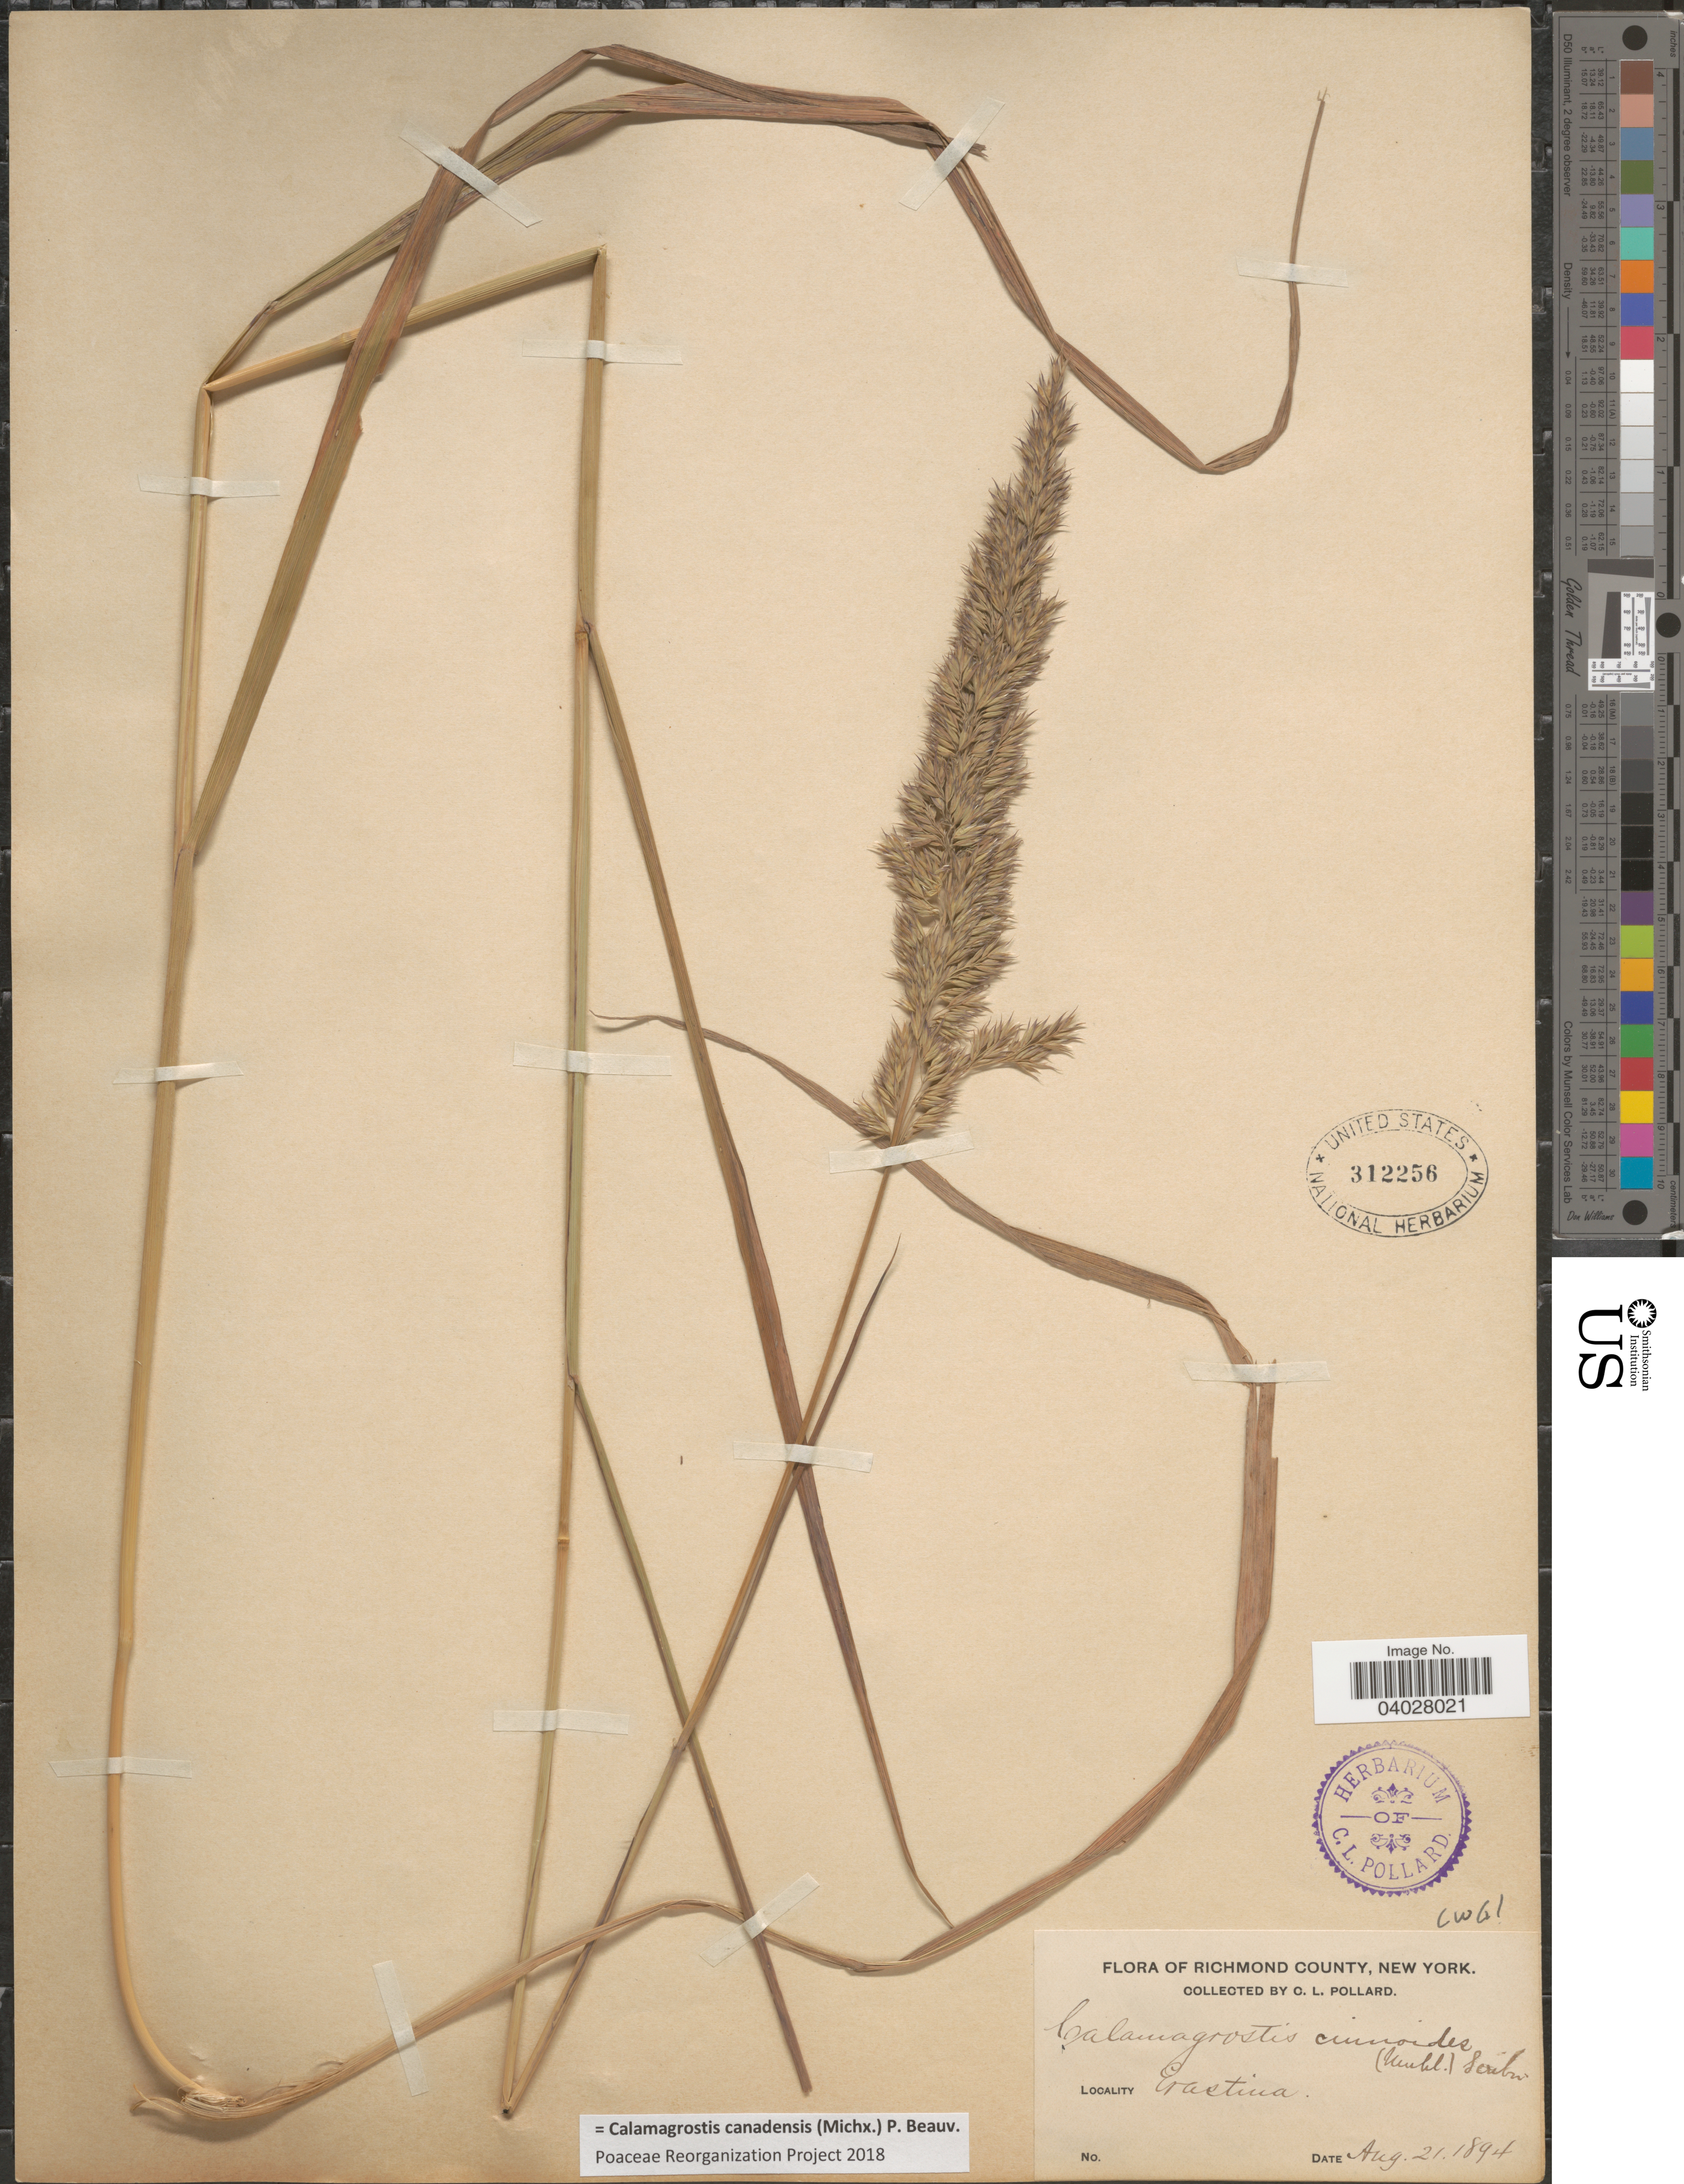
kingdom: Plantae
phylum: Tracheophyta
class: Liliopsida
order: Poales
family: Poaceae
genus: Calamagrostis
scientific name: Calamagrostis canadensis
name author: (Michx.) P. Beauv.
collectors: C. L. Pollard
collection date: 1894-08-21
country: United States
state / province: New York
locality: Richmond County. Erastina.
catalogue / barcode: US 312256